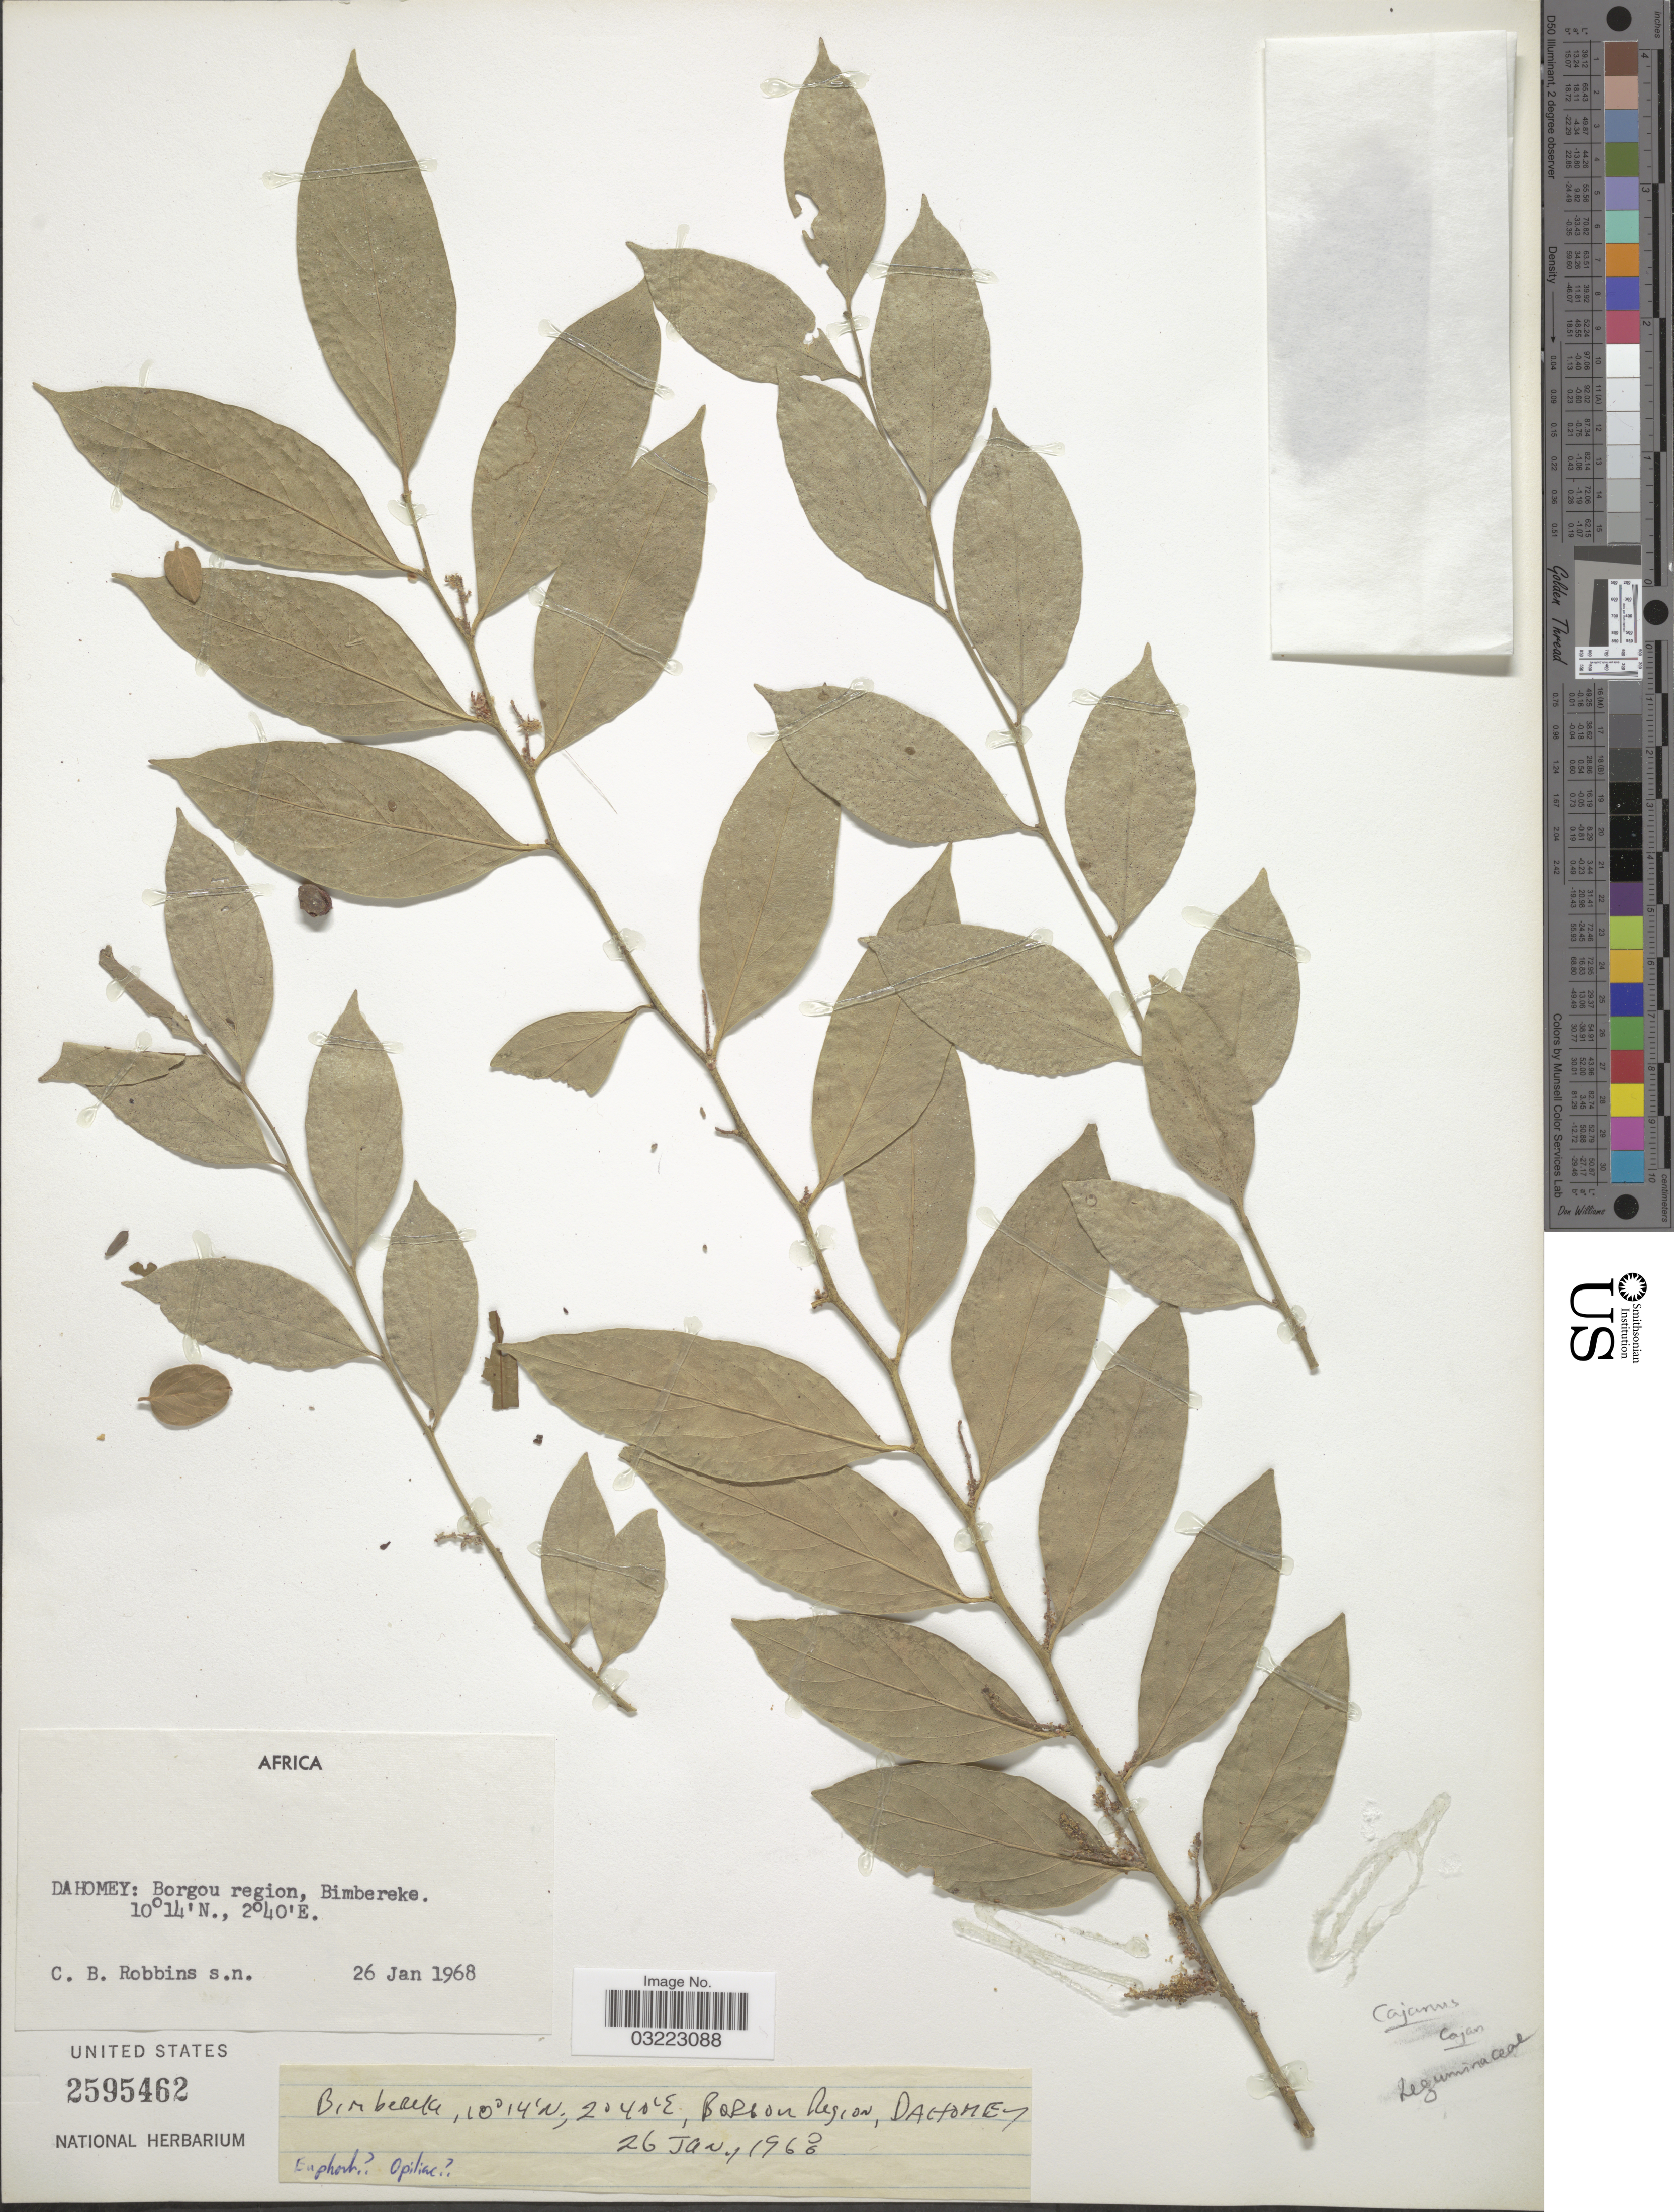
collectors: C. Robbins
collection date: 1968-01-26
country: Benin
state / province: Borgou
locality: Dahomey: Borgou region, Bimbereke.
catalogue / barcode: US 2595462